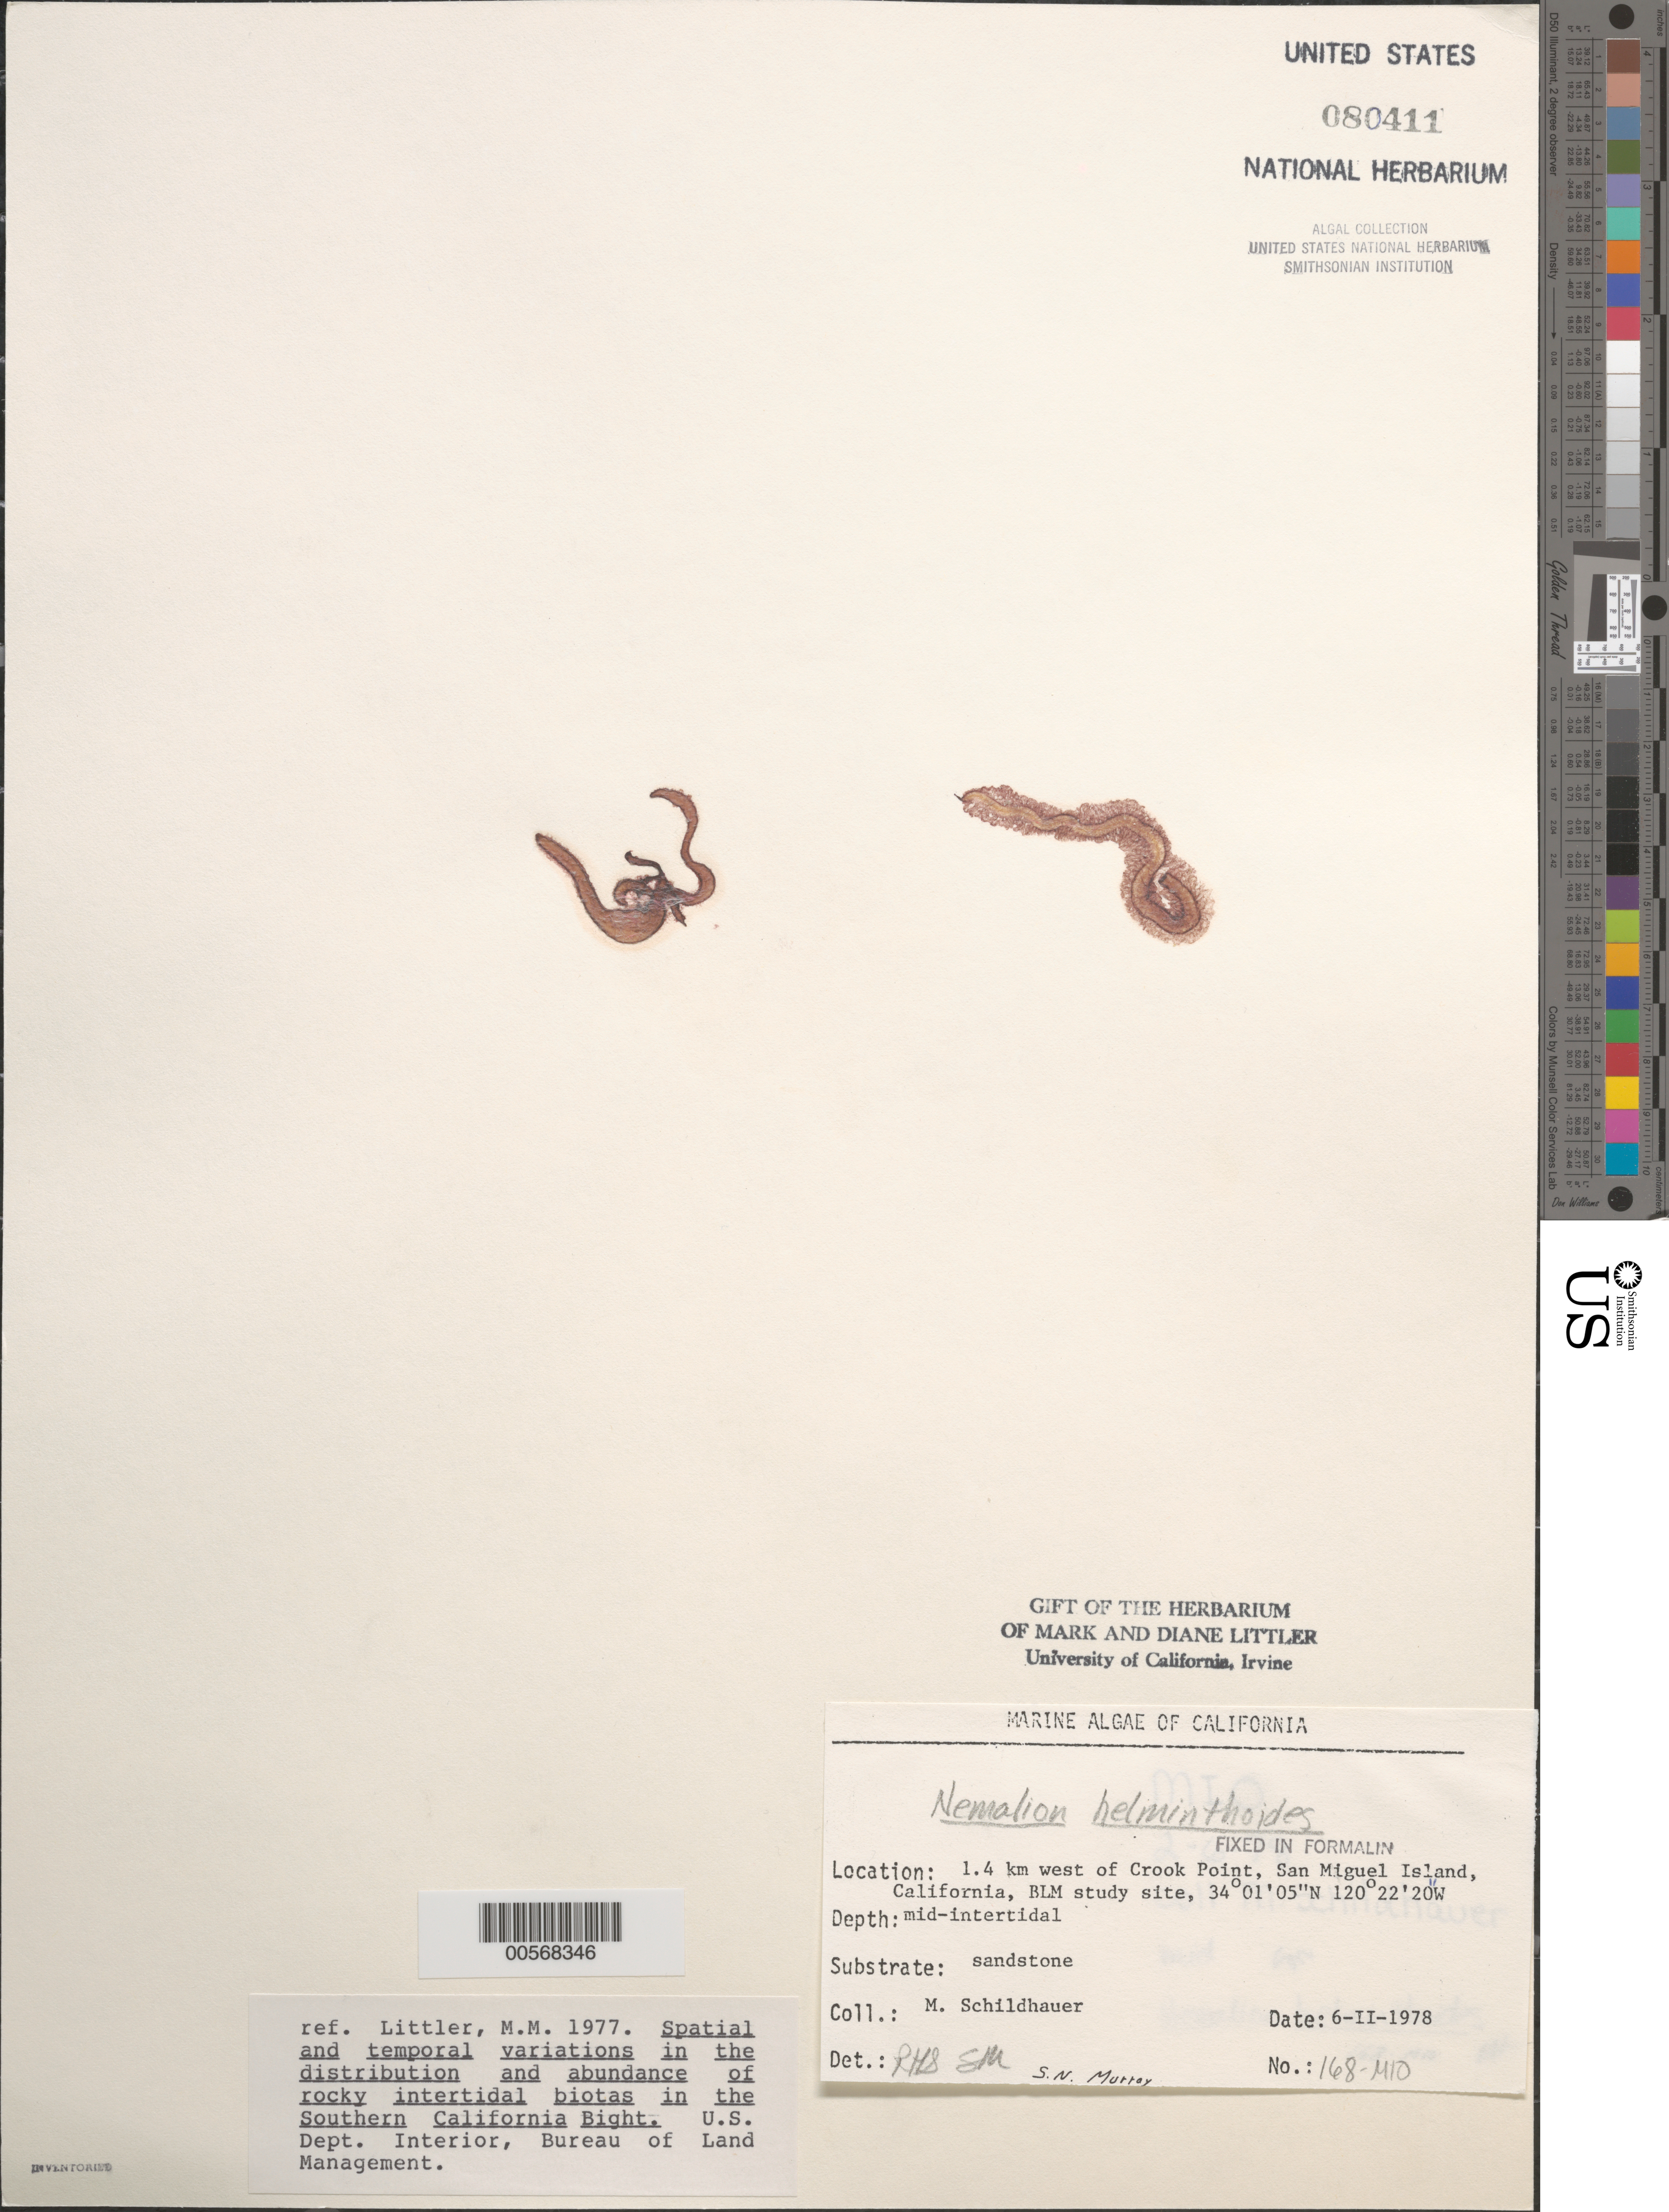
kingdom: Plantae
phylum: Rhodophyta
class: Florideophyceae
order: Nemaliales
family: Nemaliaceae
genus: Nemalion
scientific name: Nemalion multifidum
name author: (Lyngb.) Chauvin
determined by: Algae name updating Project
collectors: M. Schildhauer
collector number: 168-mio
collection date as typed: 06 Feb 1978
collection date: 1978-02-06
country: United States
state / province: California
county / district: Santa Barbara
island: San Miguel Island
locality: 1.4 km north of Crook Point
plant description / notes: BLM-SOCALBIGHT Rocky Intertidal Survey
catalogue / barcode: US 80411